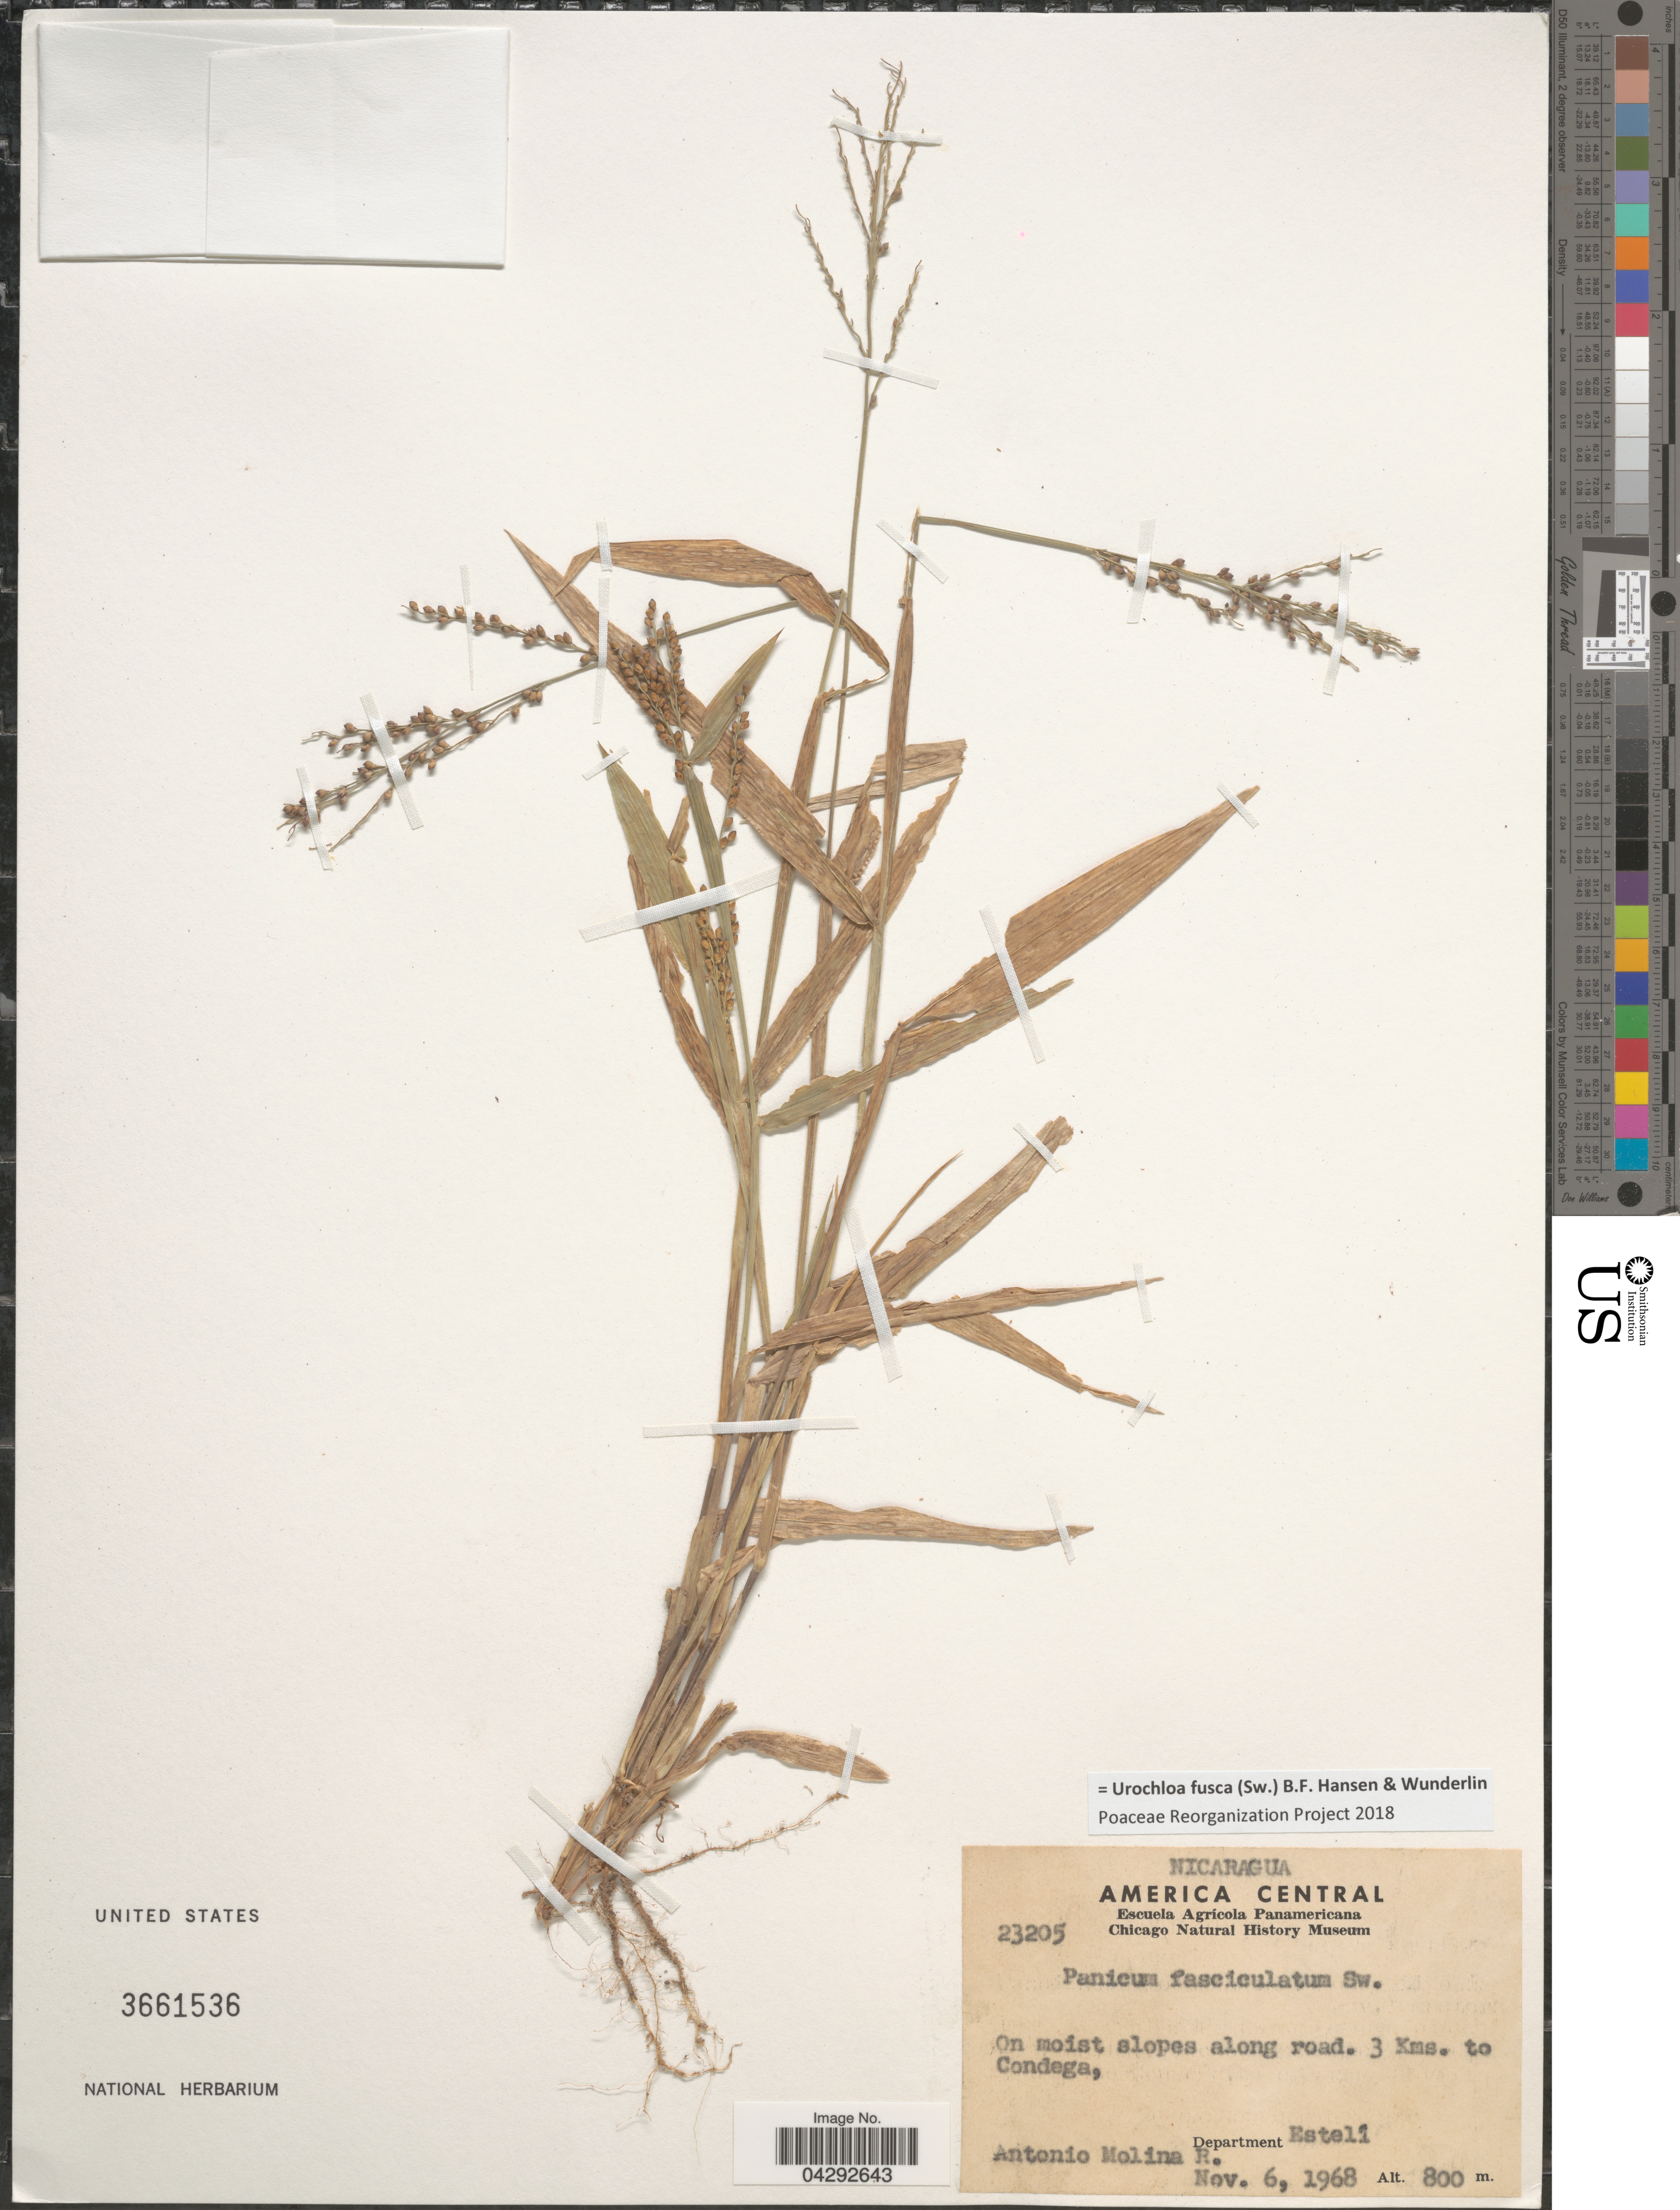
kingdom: Plantae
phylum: Tracheophyta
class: Liliopsida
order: Poales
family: Poaceae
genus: Urochloa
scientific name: Urochloa fusca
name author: (Sw.) B.F. Hansen & Wunderlin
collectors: A. Molina R.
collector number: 23205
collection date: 1968-11-06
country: Nicaragua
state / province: Esteli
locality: On moist slopes along road. 3 Kms. to Condega, Department Esteli.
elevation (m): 800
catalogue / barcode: US 3661536